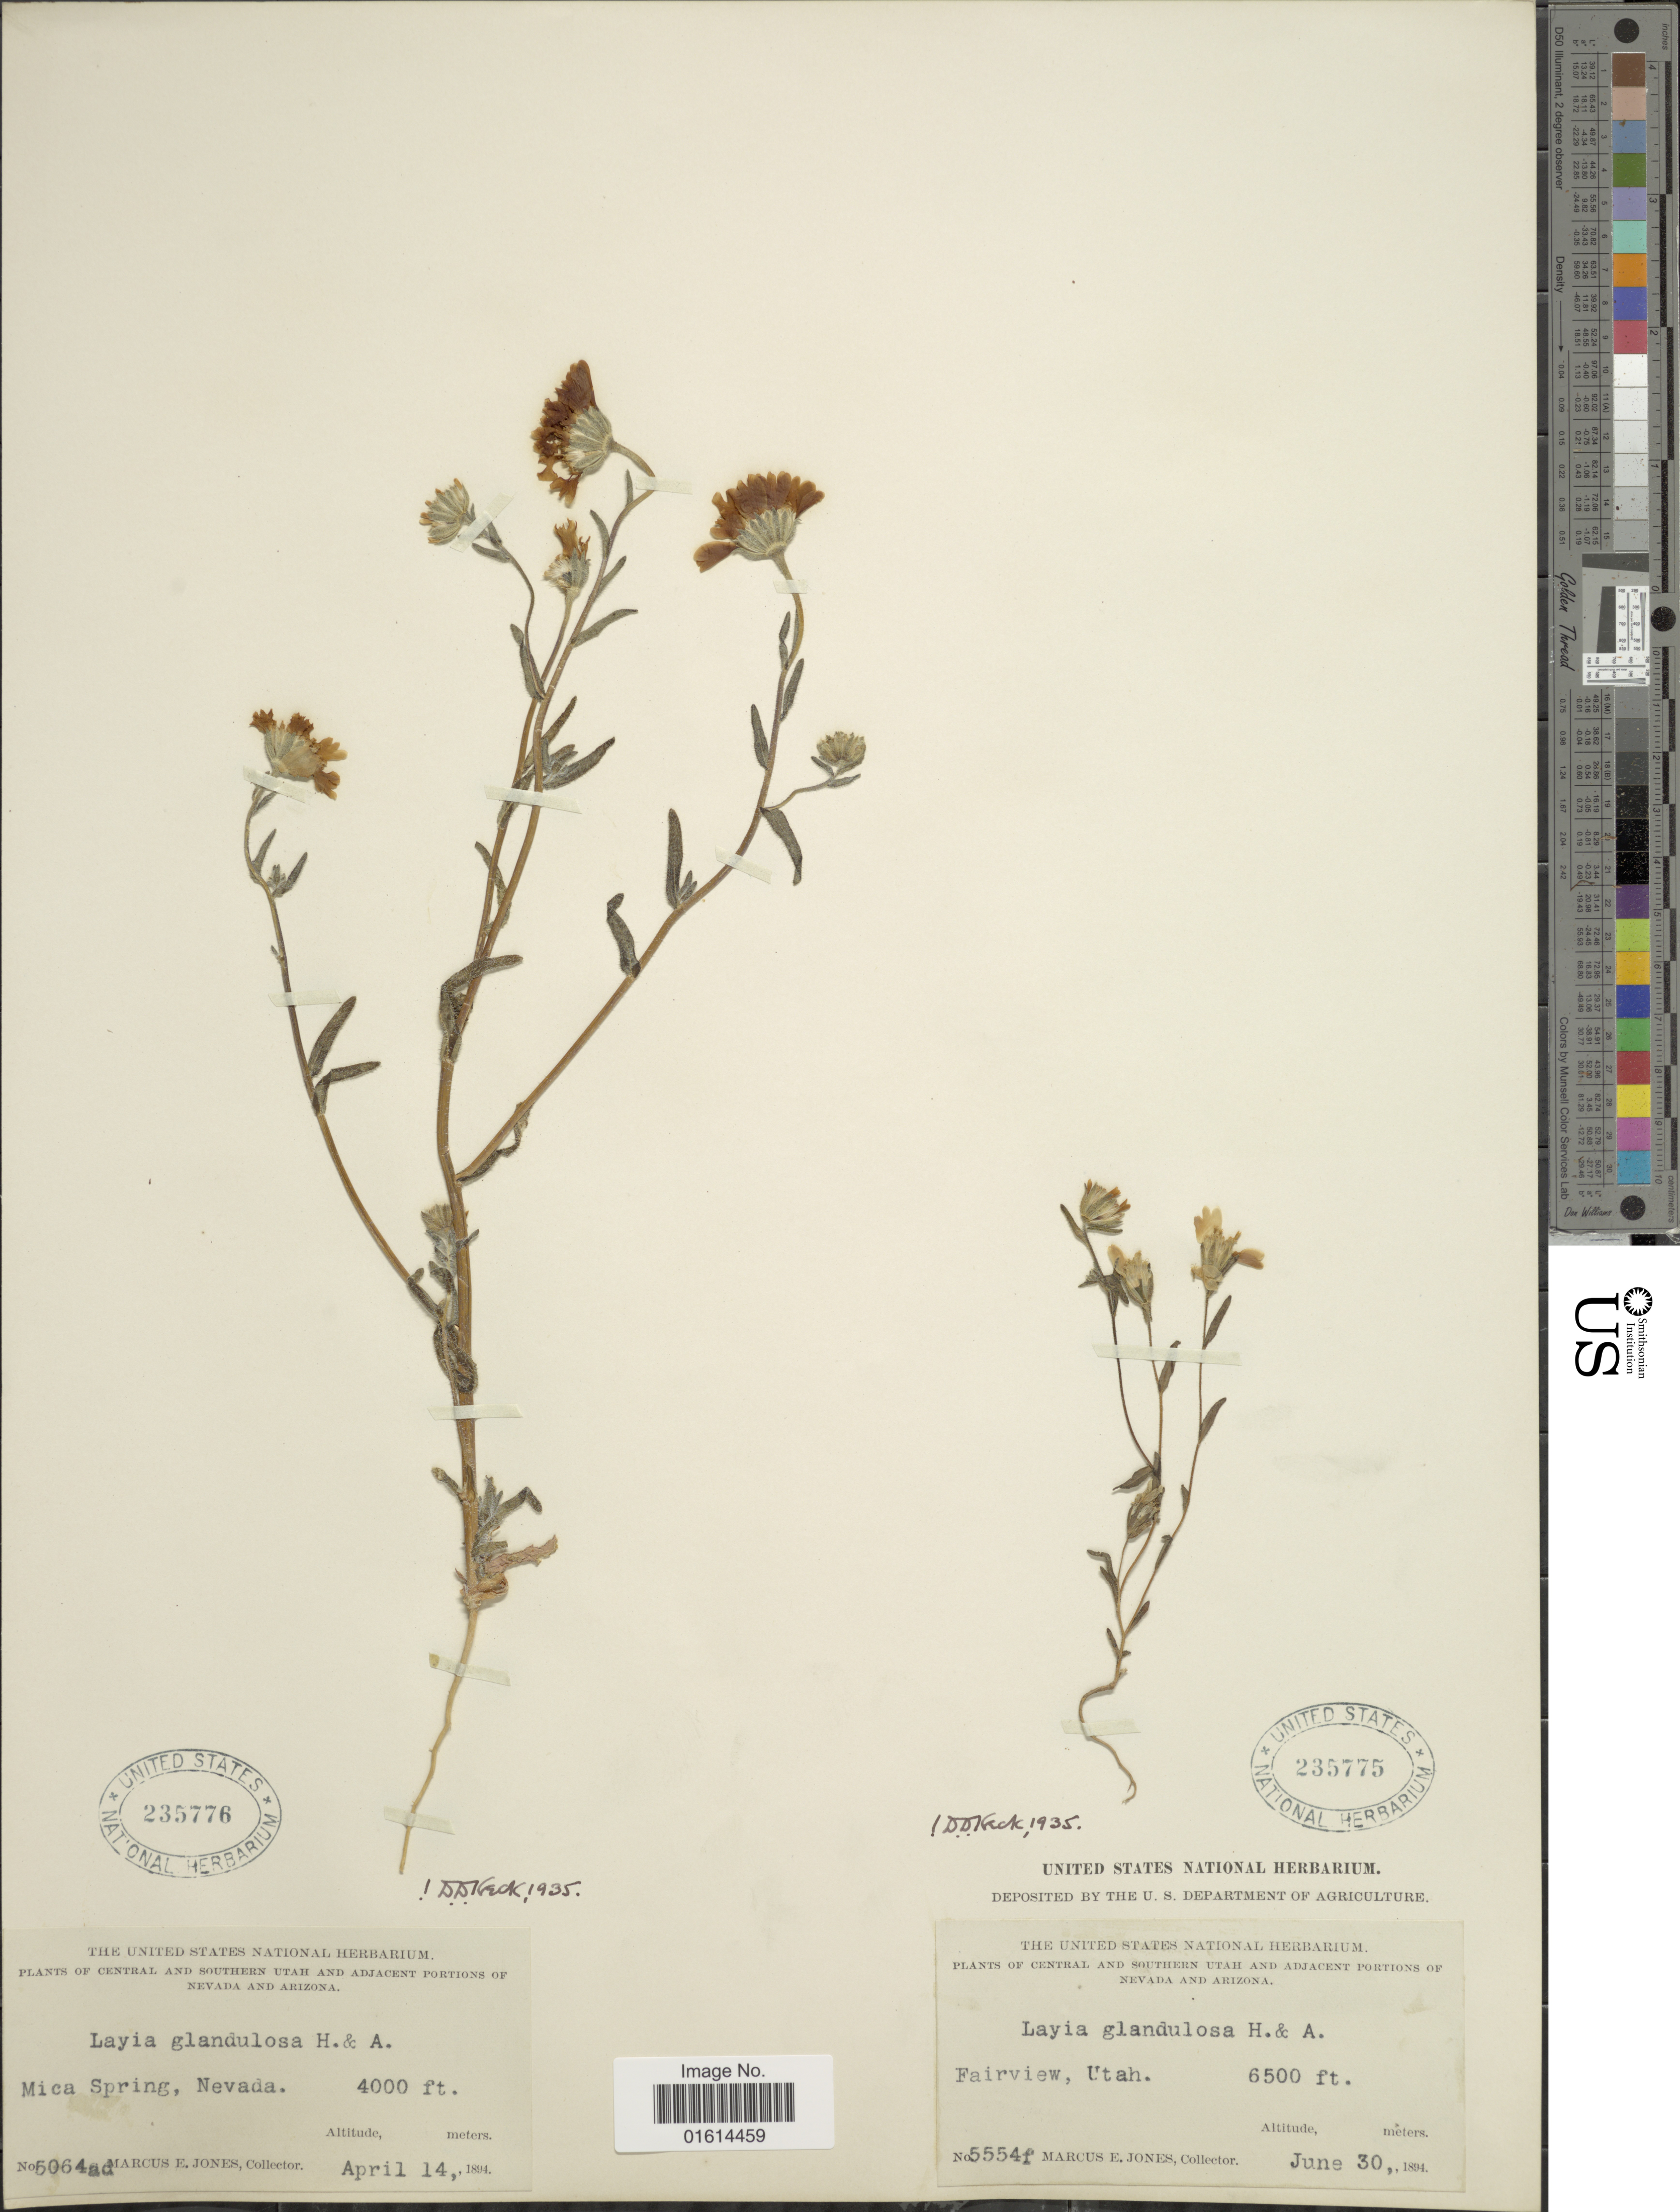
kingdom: Plantae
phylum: Tracheophyta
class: Magnoliopsida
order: Asterales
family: Asteraceae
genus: Layia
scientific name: Layia glandulosa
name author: Hook. & Arn.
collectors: M. E. Jones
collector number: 5554f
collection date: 1894-06-30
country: United States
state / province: Utah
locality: Fairview, Utah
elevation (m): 1981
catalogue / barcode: US 235775-2